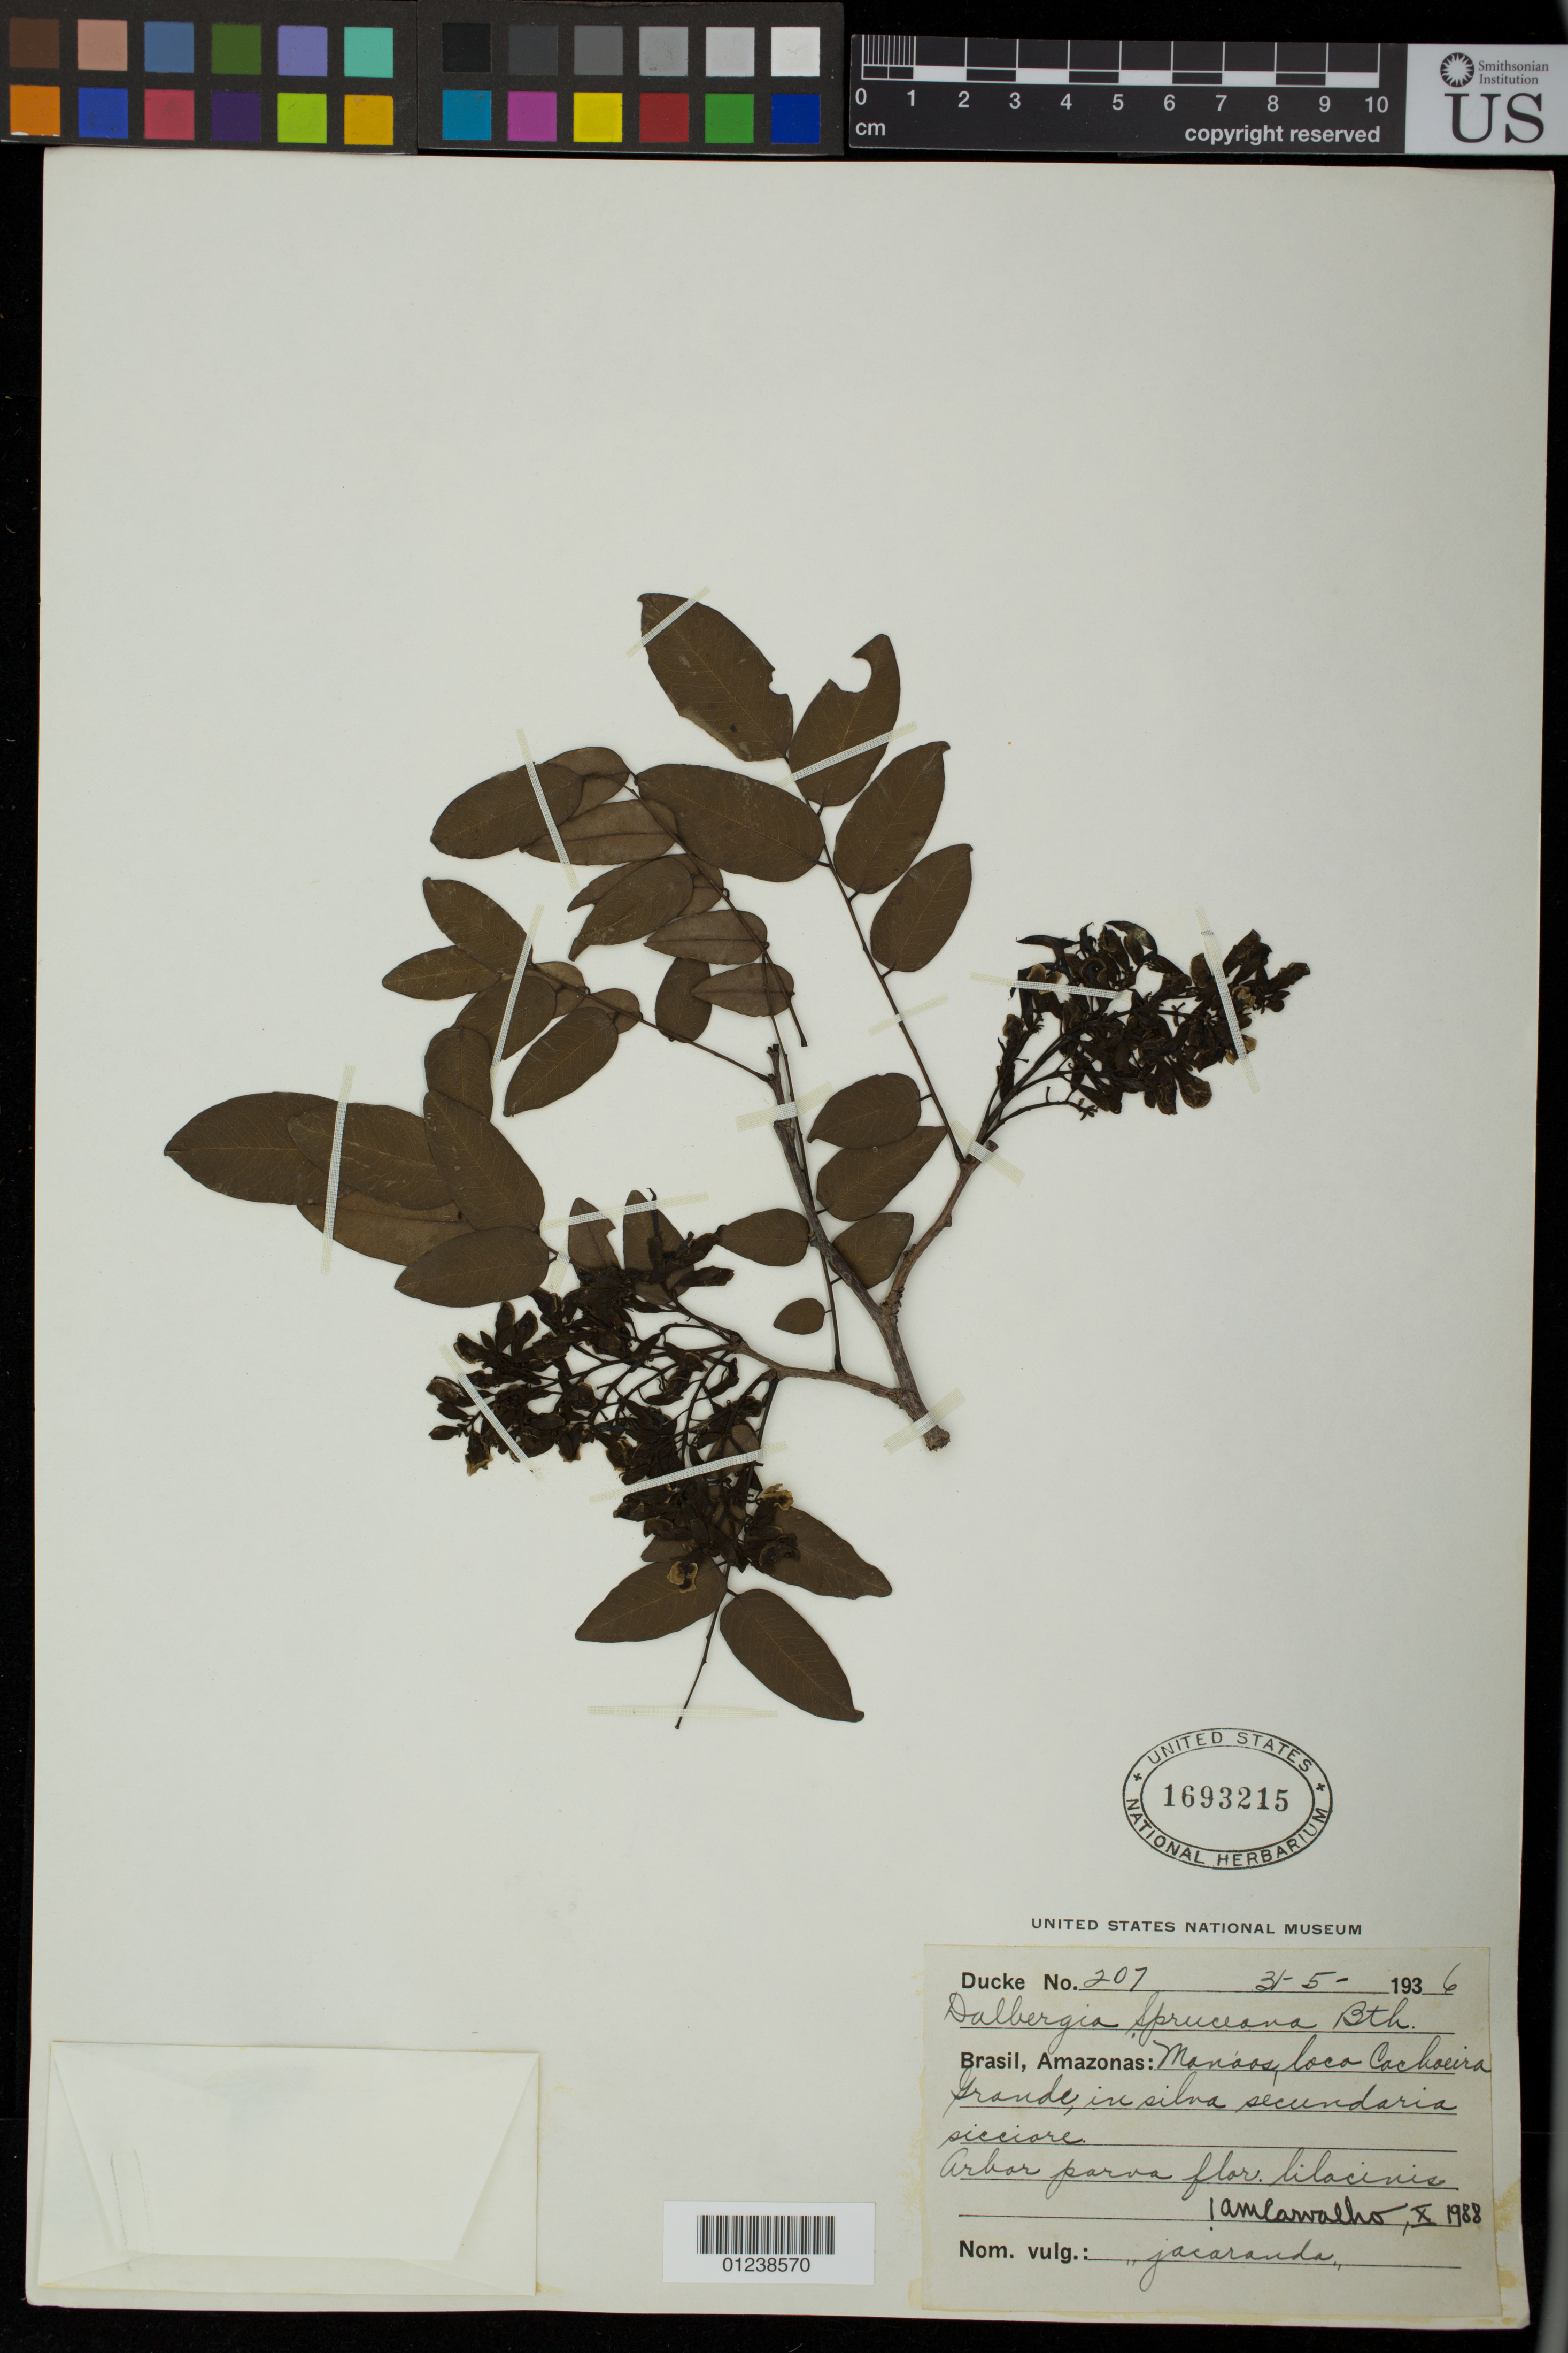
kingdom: Plantae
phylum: Tracheophyta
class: Magnoliopsida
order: Fabales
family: Fabaceae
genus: Dalbergia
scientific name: Dalbergia spruceana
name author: Benth.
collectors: A. Ducke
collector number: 207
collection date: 1936-05-31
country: Brazil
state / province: Amazonas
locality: Manaos, loca Cachoeira Grande, in silva secundaria sicciare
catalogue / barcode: US 1693215